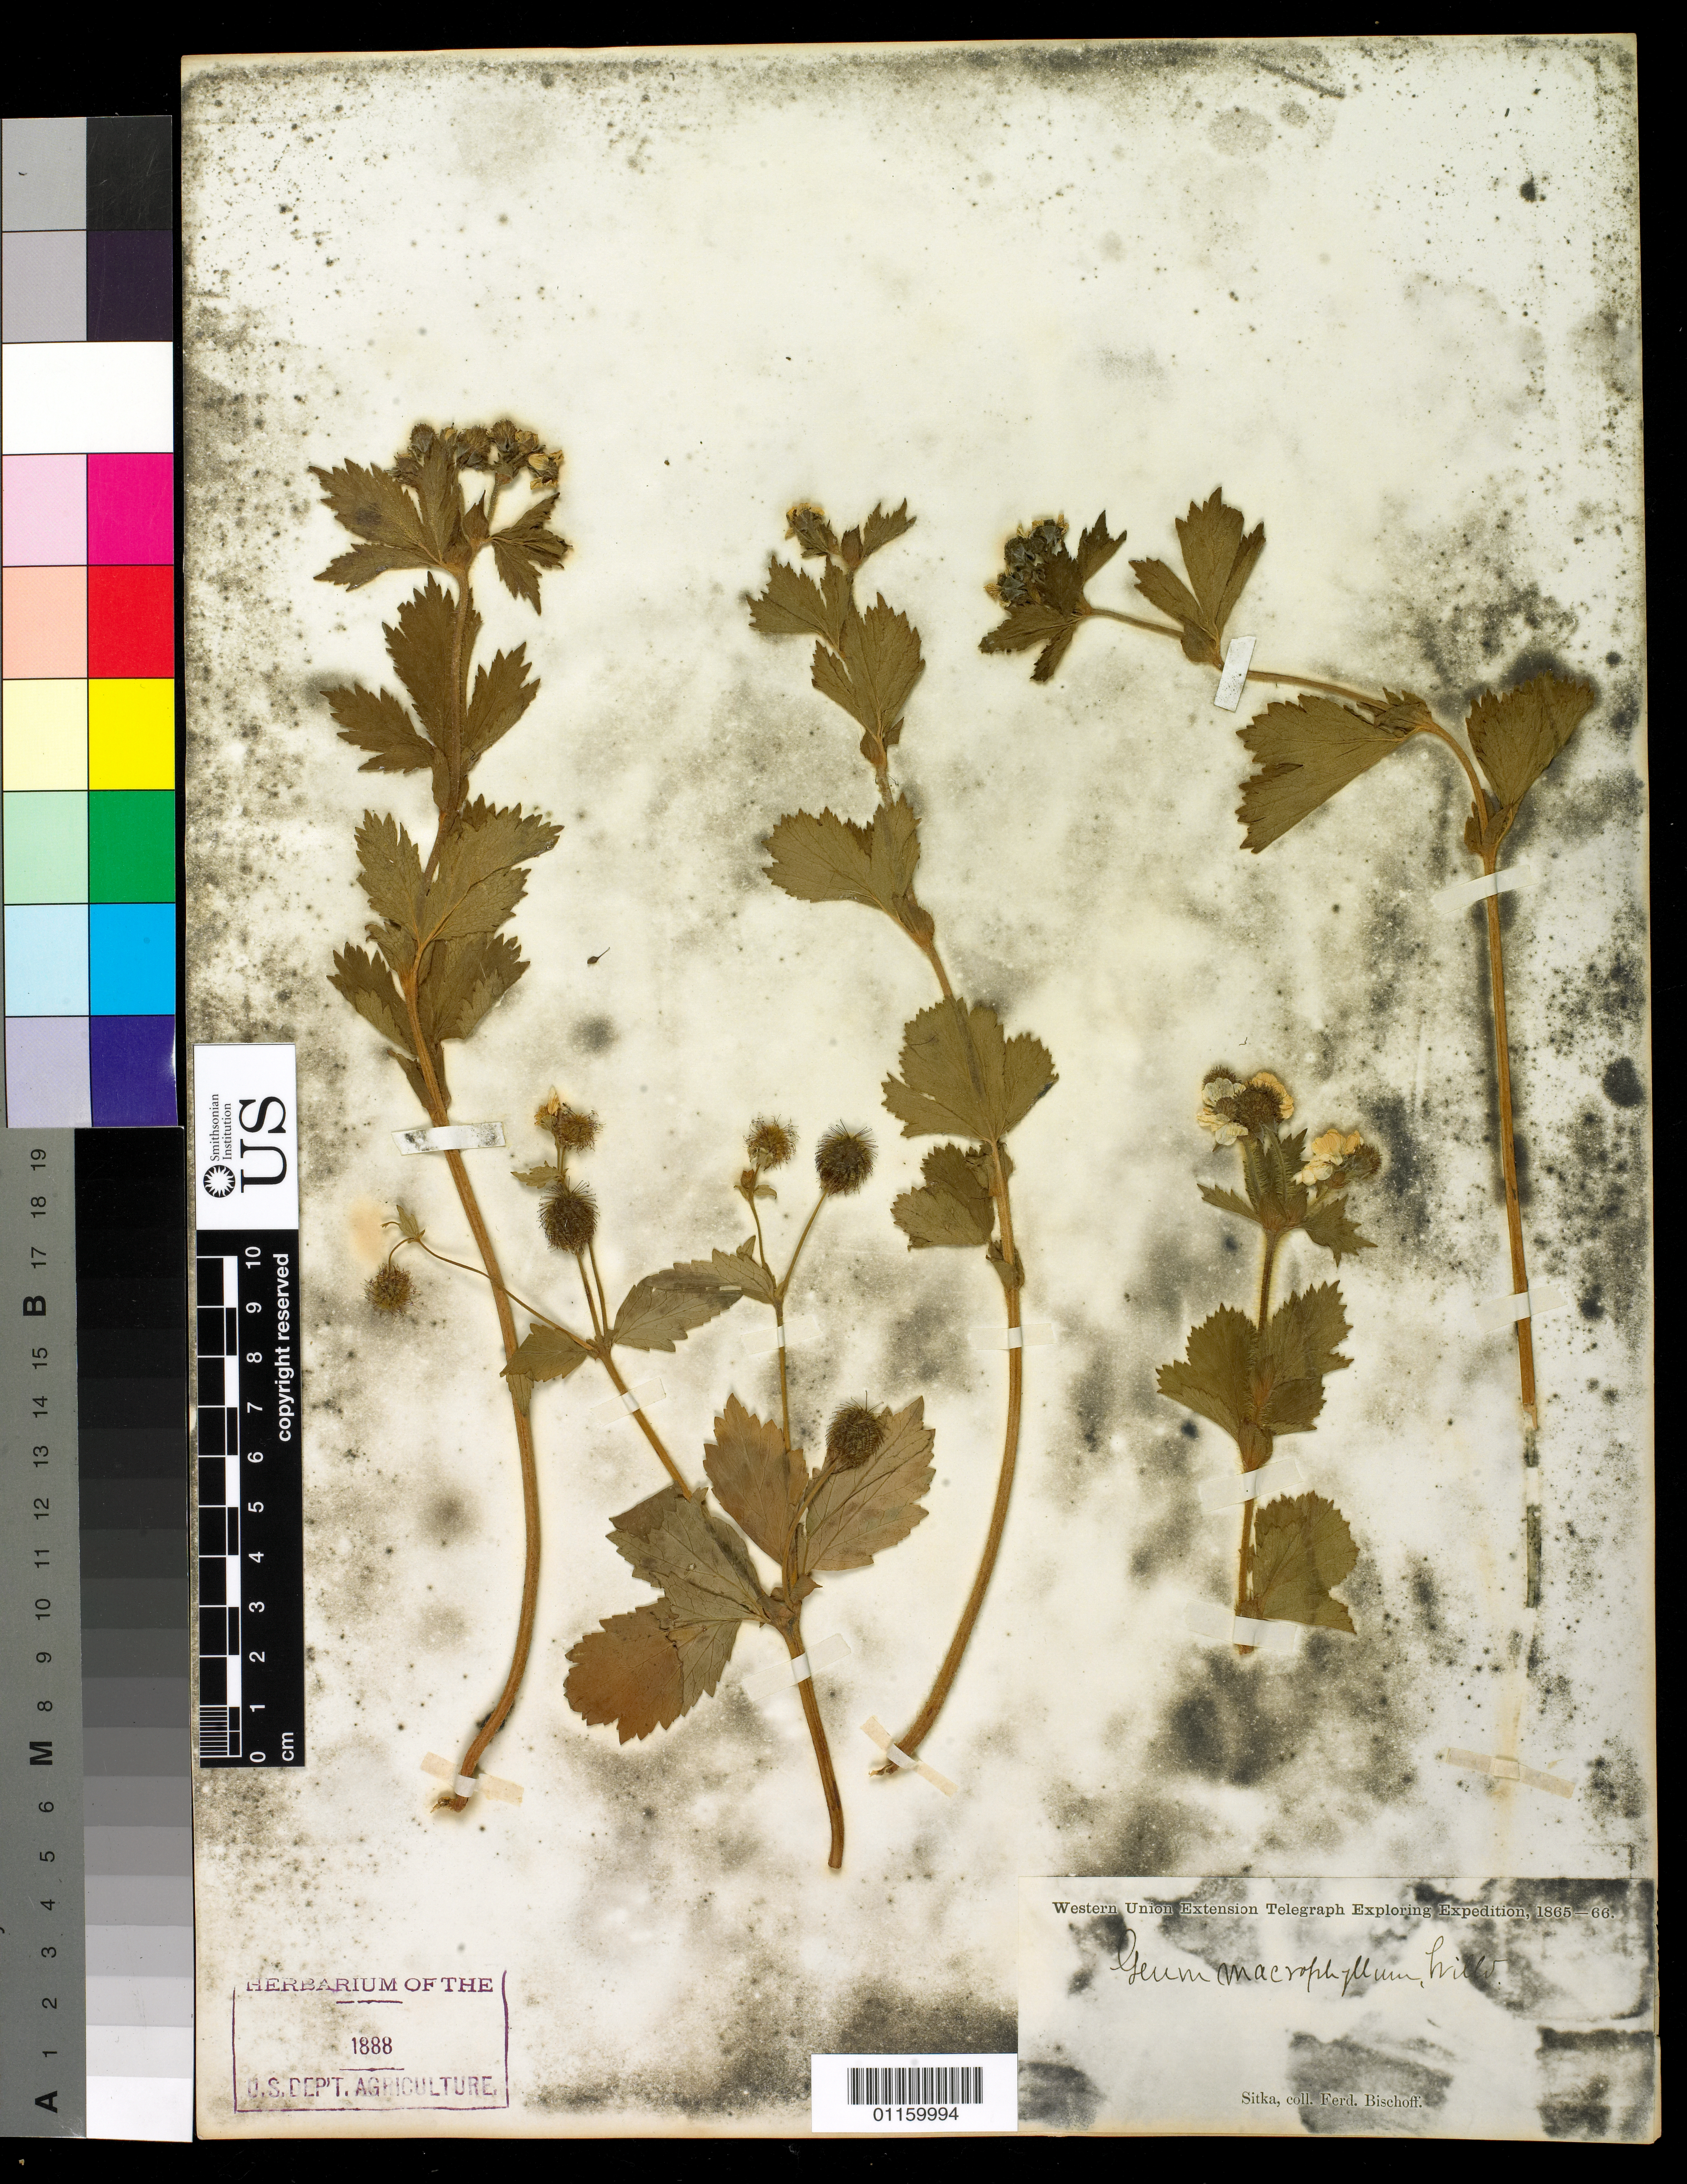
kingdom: Plantae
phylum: Tracheophyta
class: Magnoliopsida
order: Rosales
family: Rosaceae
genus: Geum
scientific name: Geum macrophyllum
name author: Willd.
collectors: F. Bischoff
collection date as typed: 1865 to -- --- 1866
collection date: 1865/1866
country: United States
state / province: Alaska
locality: Sitka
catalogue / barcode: US 1